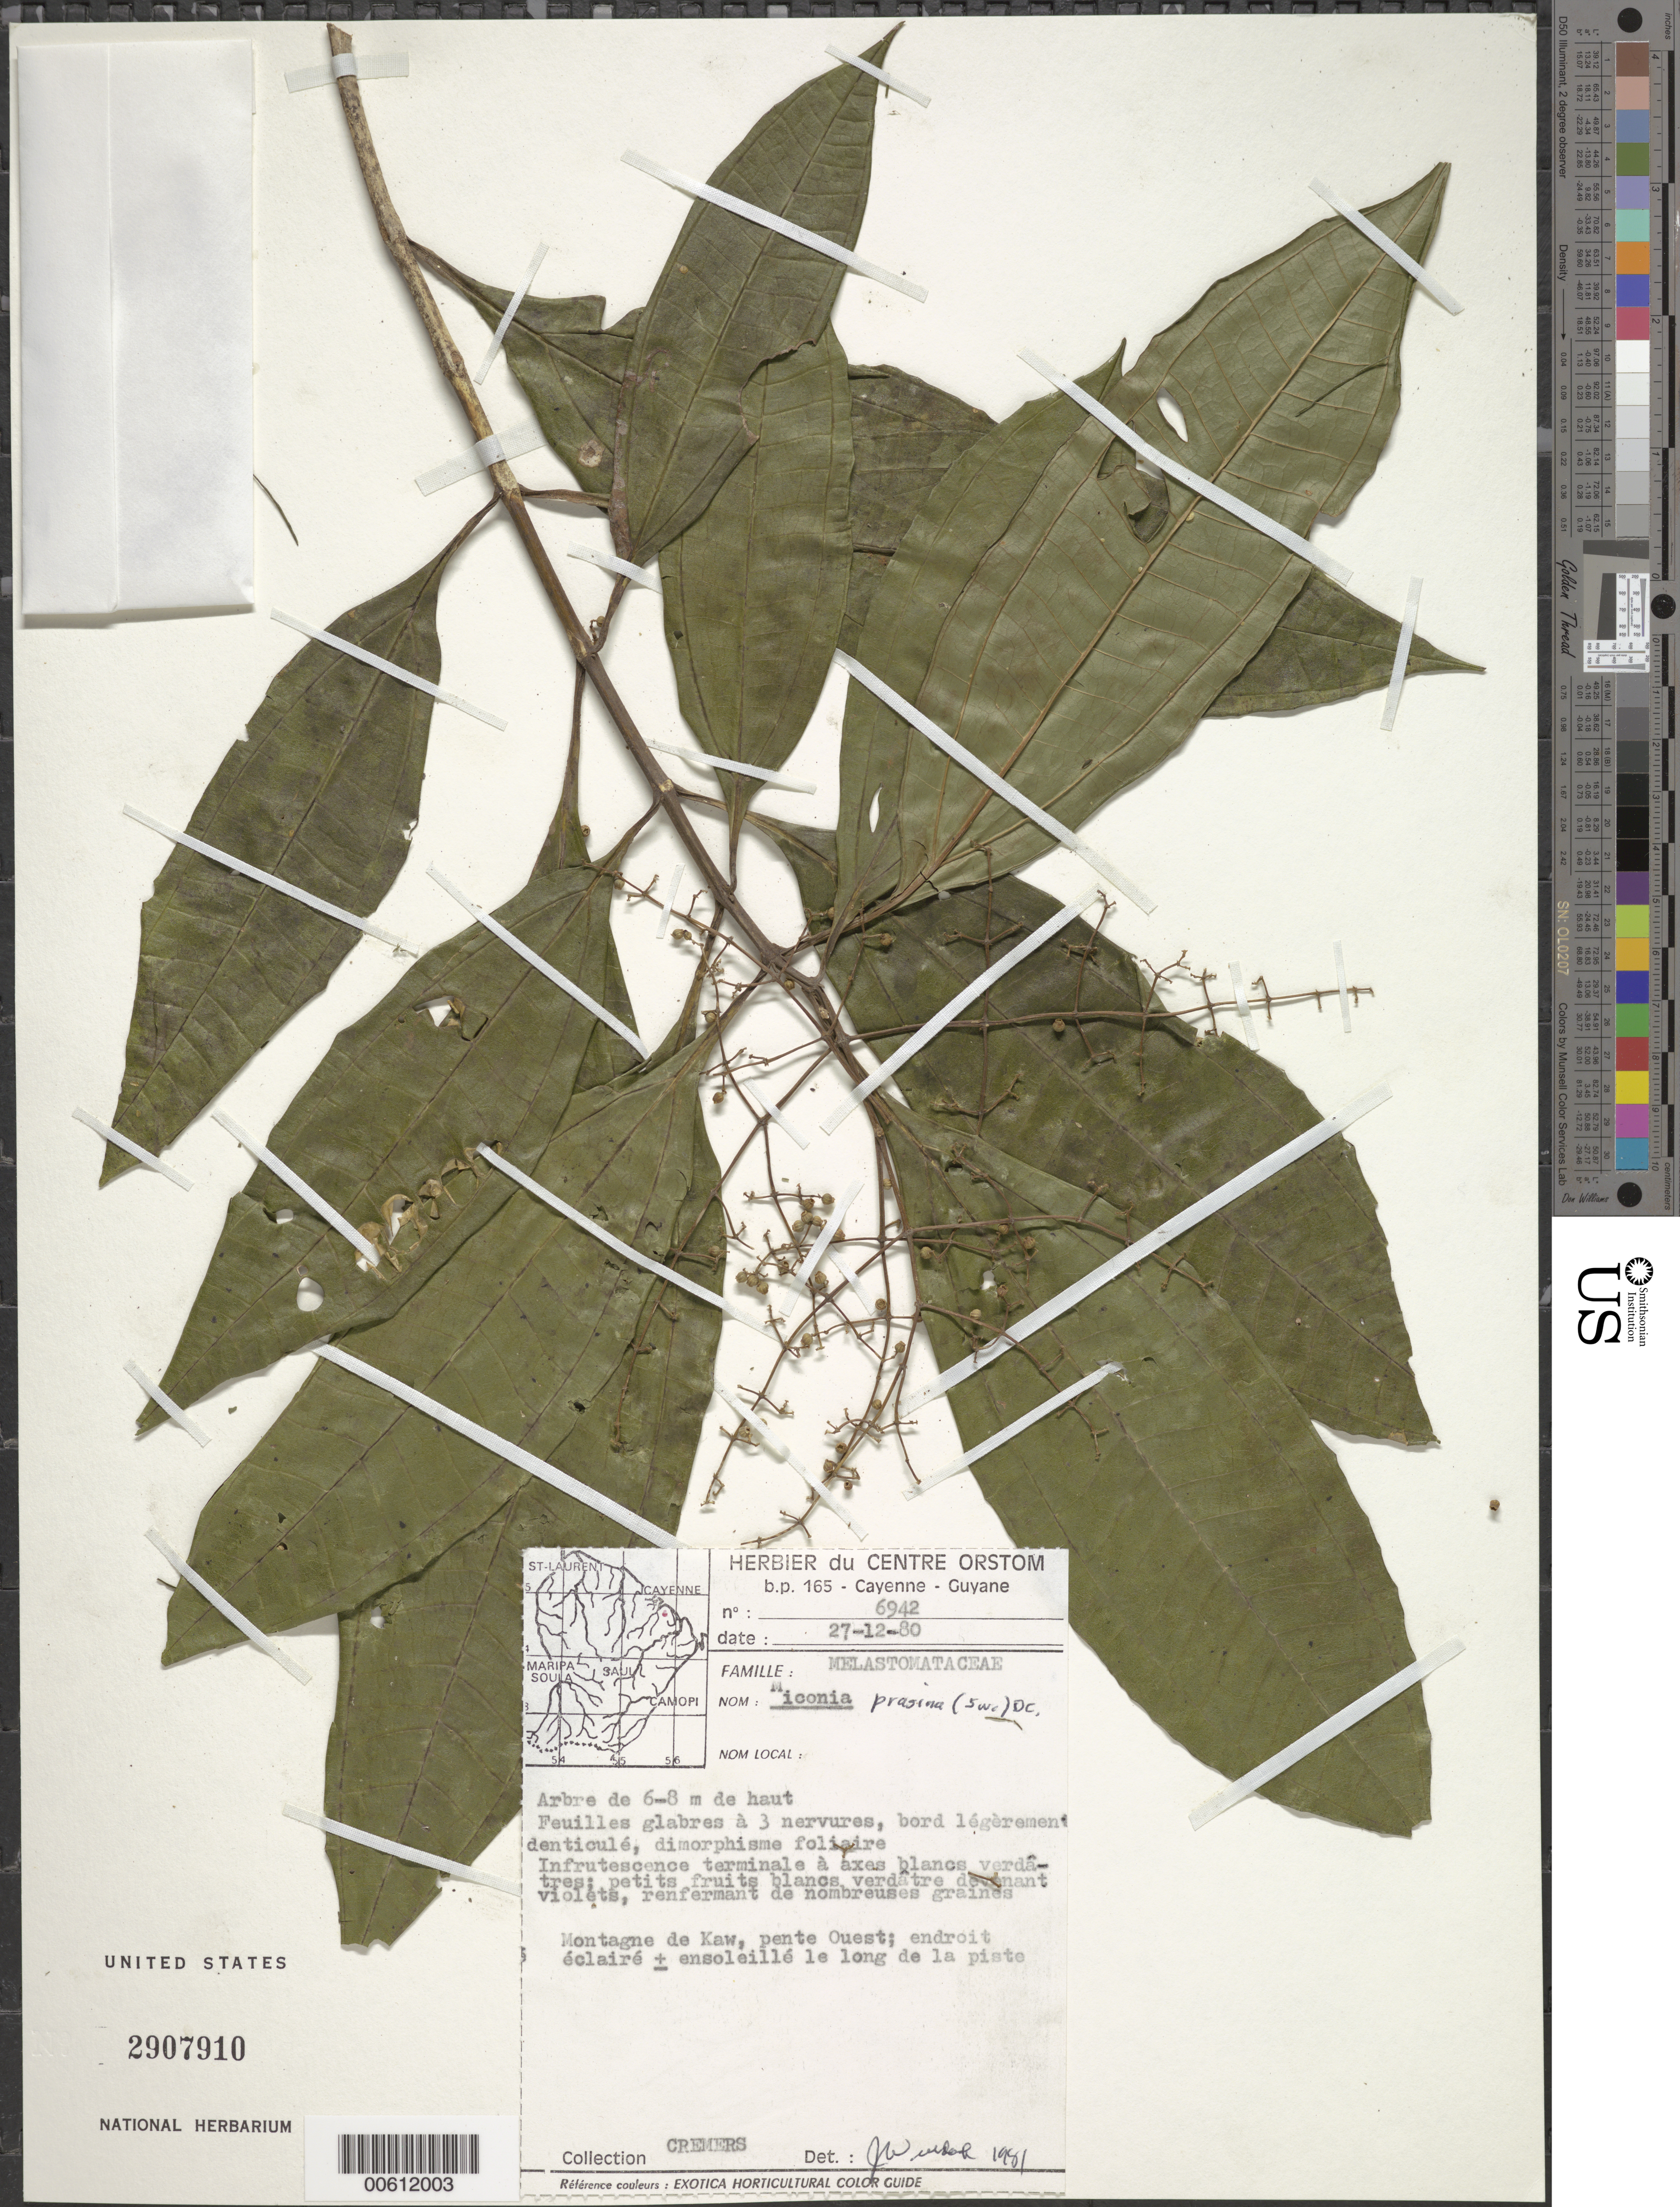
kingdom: Plantae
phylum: Tracheophyta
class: Magnoliopsida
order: Myrtales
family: Melastomataceae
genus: Miconia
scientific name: Miconia prasina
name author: (Sw.) DC.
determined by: Wurdack, John J., (US), US (UNITED STATES)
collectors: G. Cremers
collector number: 6942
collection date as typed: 27-Dec-80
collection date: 1980-12-27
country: French Guiana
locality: Montagne de Kaw, pente Ouest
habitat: Endroit eclaire +- ensoleille le long de la piste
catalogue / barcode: US 2907910